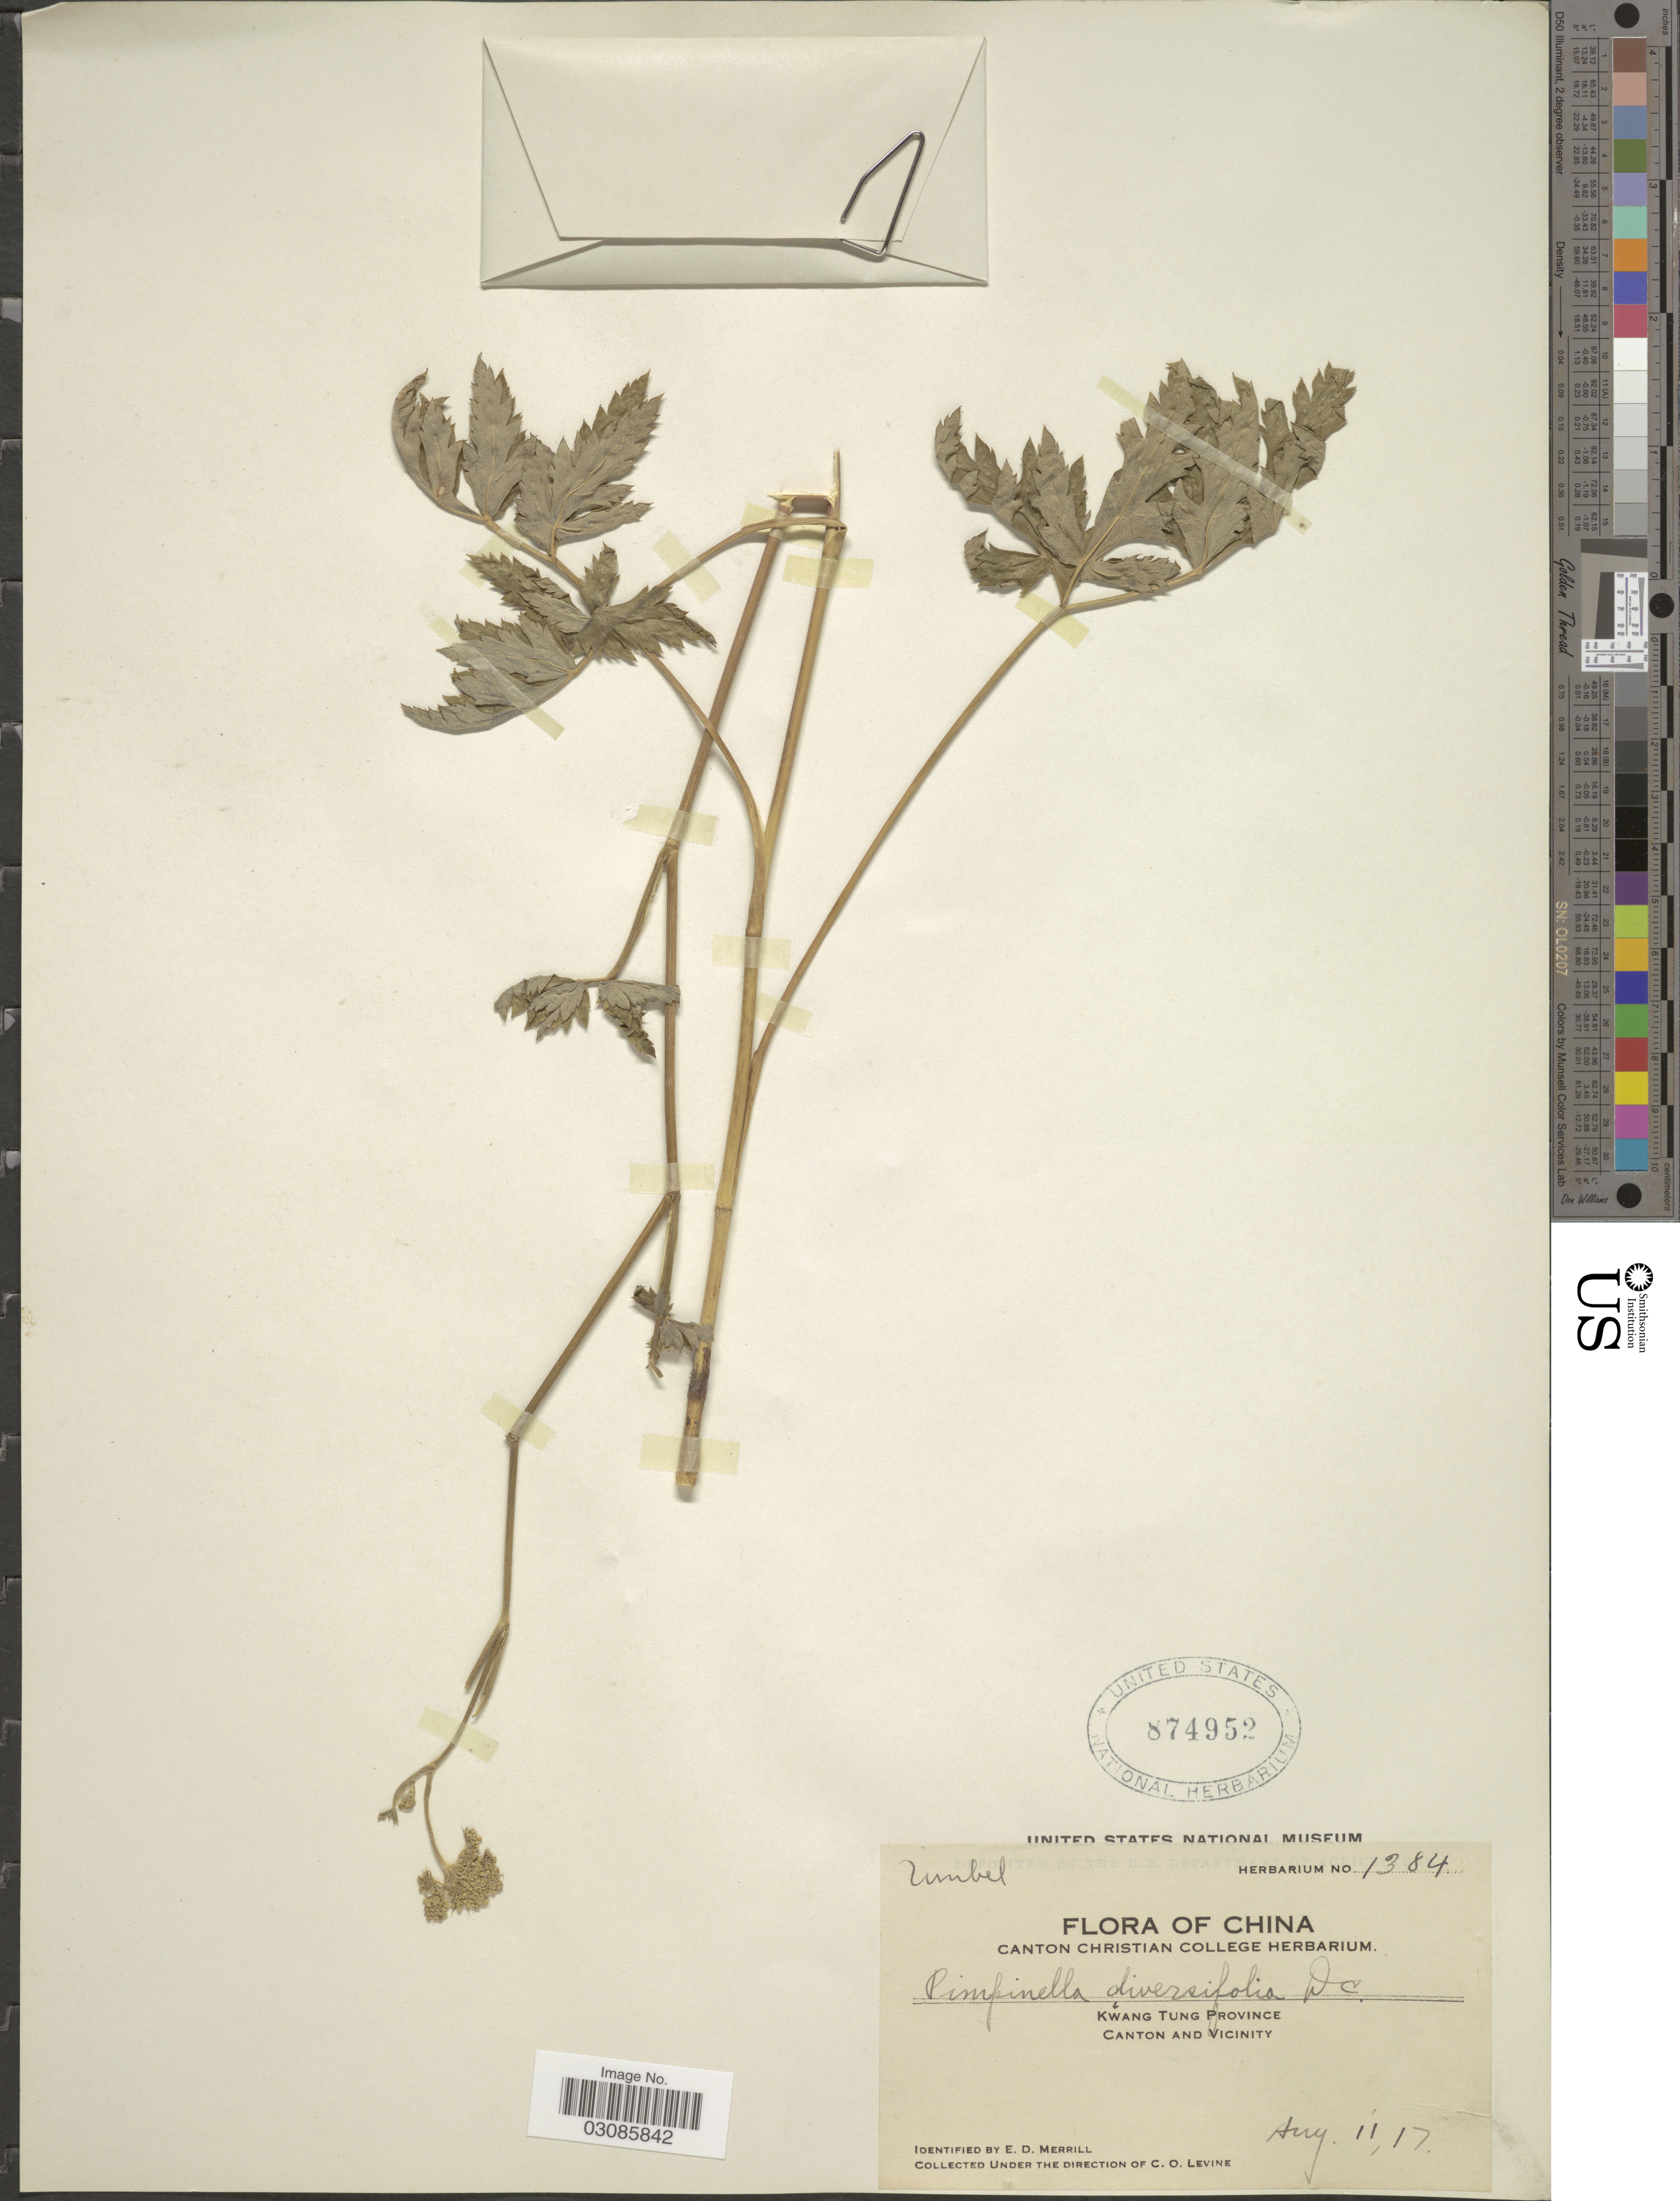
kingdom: Plantae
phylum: Tracheophyta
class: Magnoliopsida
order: Apiales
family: Apiaceae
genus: Pimpinella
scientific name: Pimpinella diversifolia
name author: DC.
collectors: E. D. Merrill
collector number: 1384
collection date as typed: Transcribed d/m/y: 11/8/17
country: China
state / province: Guangdong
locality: Kwang Tung Province. Canton and Vicinity.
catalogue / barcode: US 874952